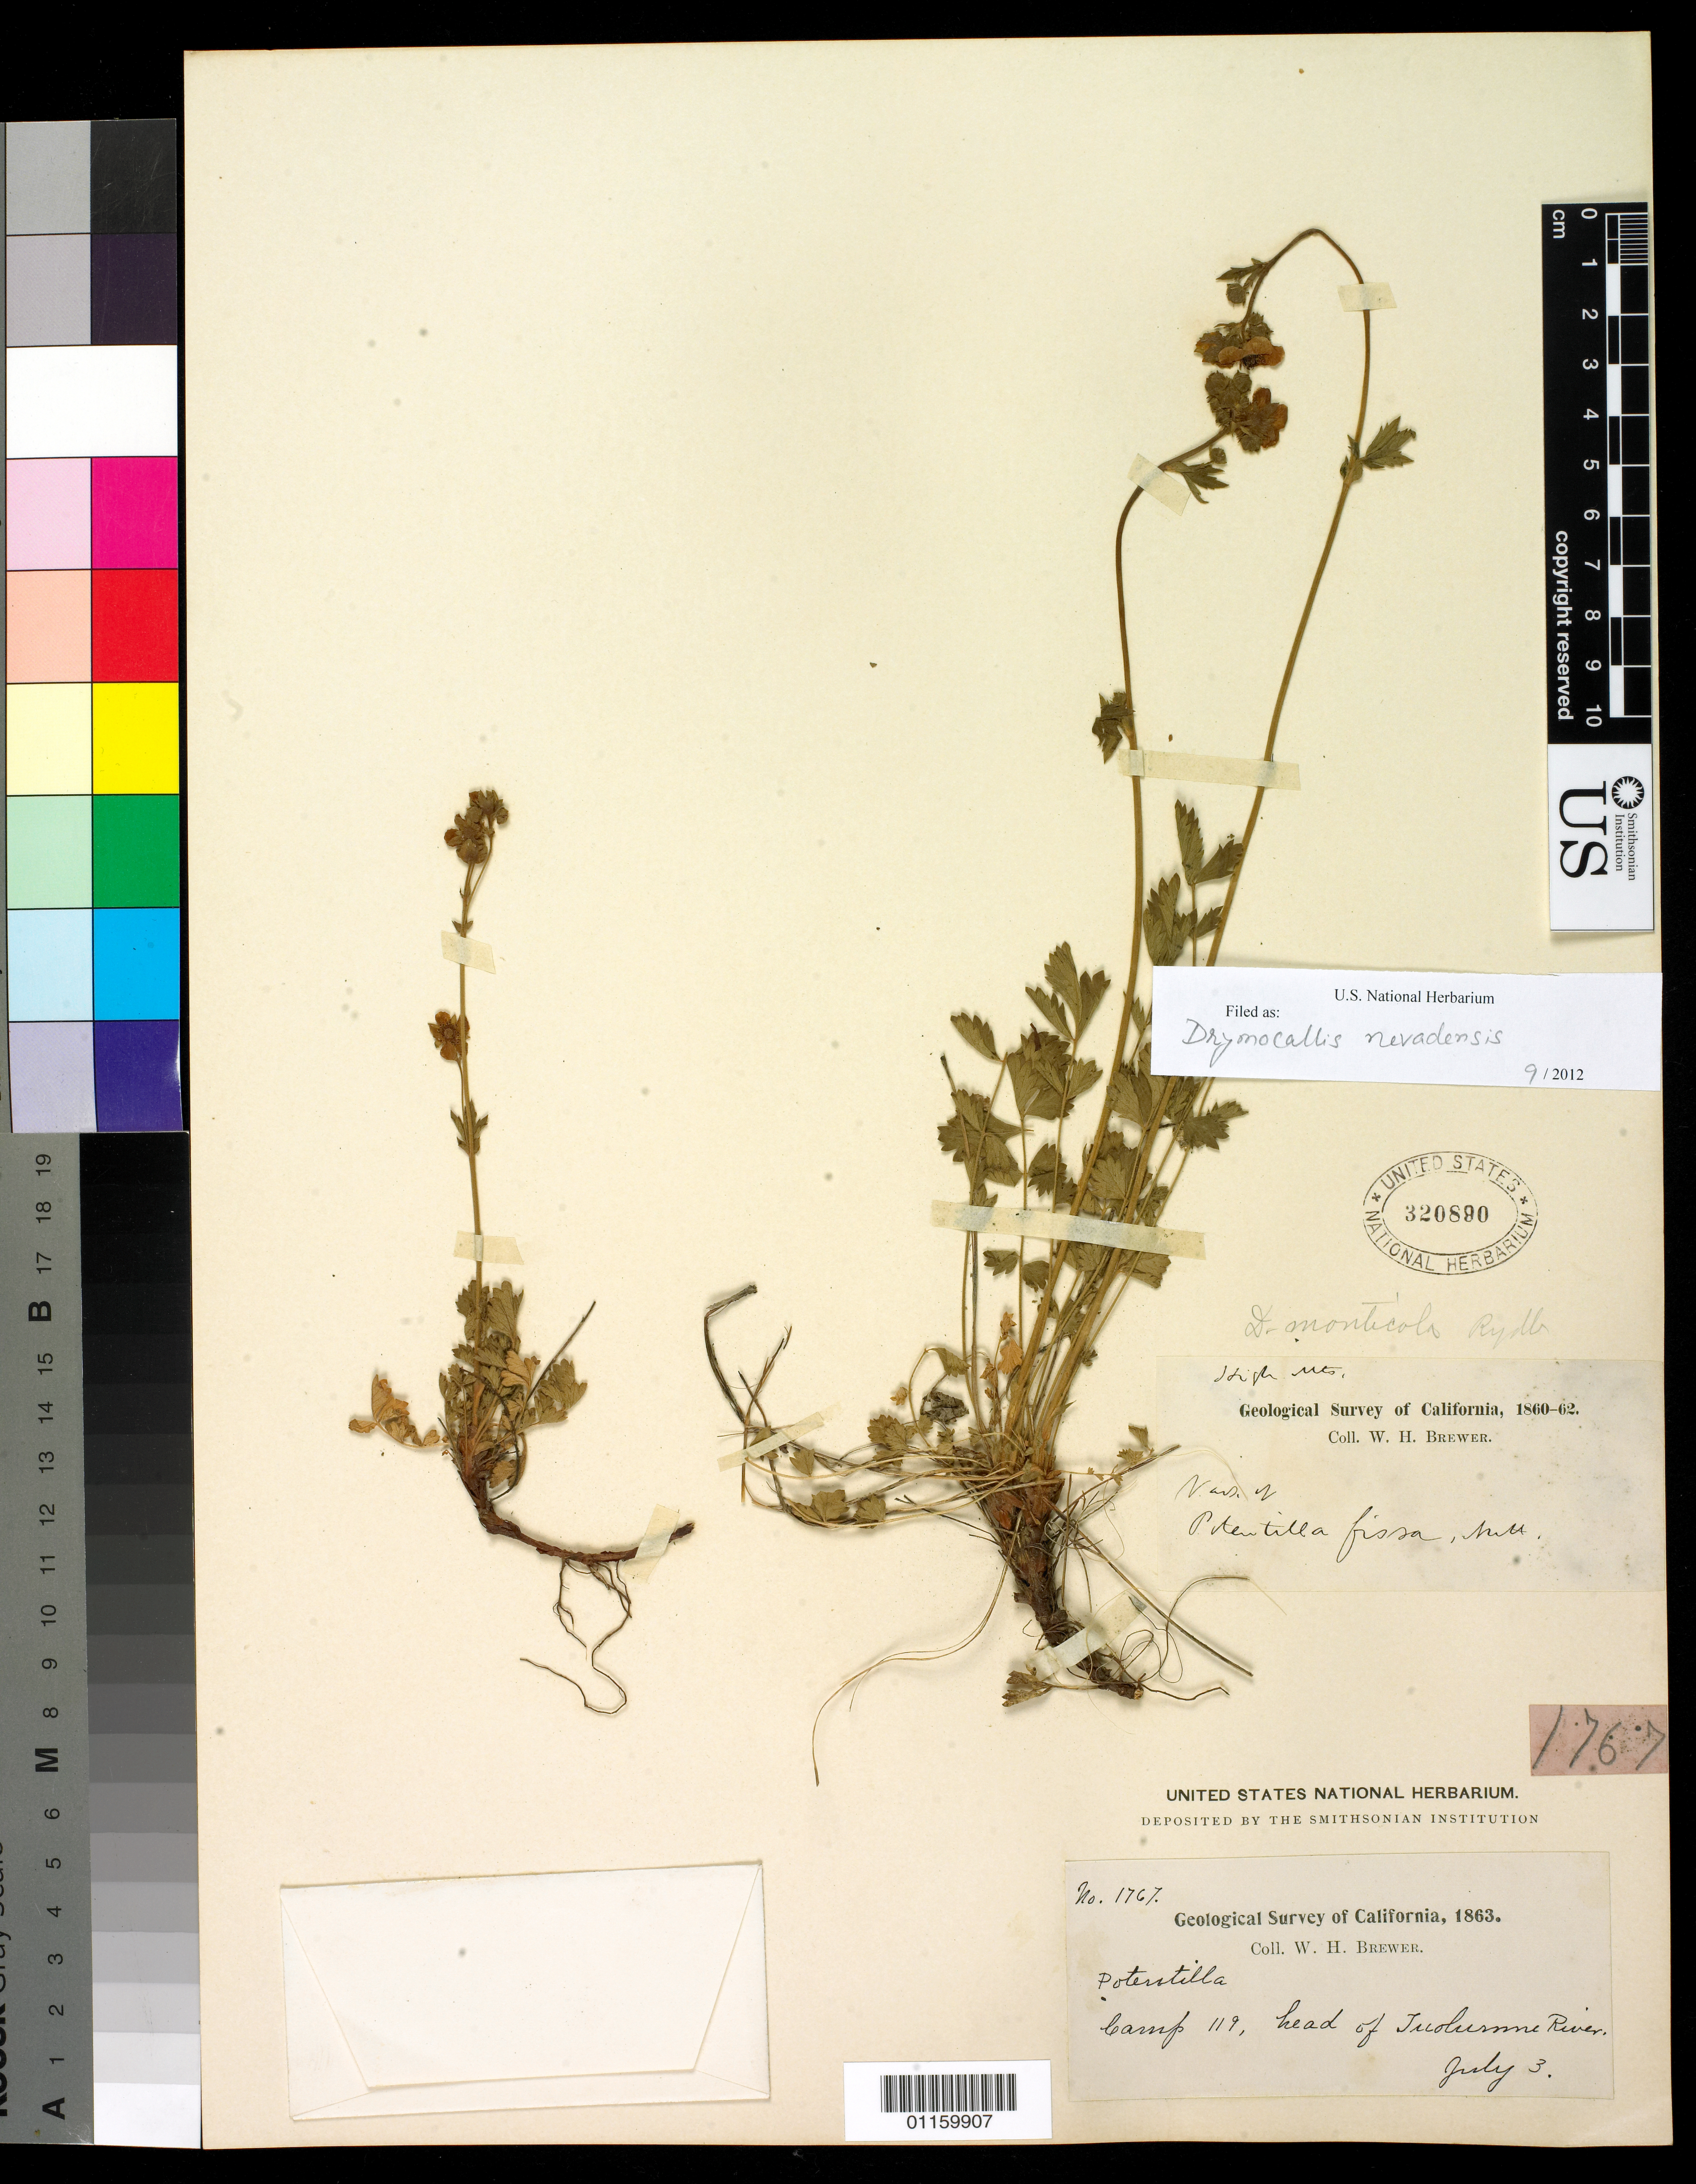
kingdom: Plantae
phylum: Tracheophyta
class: Magnoliopsida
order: Rosales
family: Rosaceae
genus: Drymocallis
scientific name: Drymocallis lactea var. lactea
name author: (Greene) Rydb.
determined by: Strong, Mark T., (BOT), Smithsonian Institution - National Museum of Natural History (UNITED STATES)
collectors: W. H. Brewer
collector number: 1767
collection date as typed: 03 Jul 1863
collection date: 1863-07-03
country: United States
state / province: California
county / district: Tuolumne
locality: Camp 119, head of Tuolumne River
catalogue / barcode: US 320890